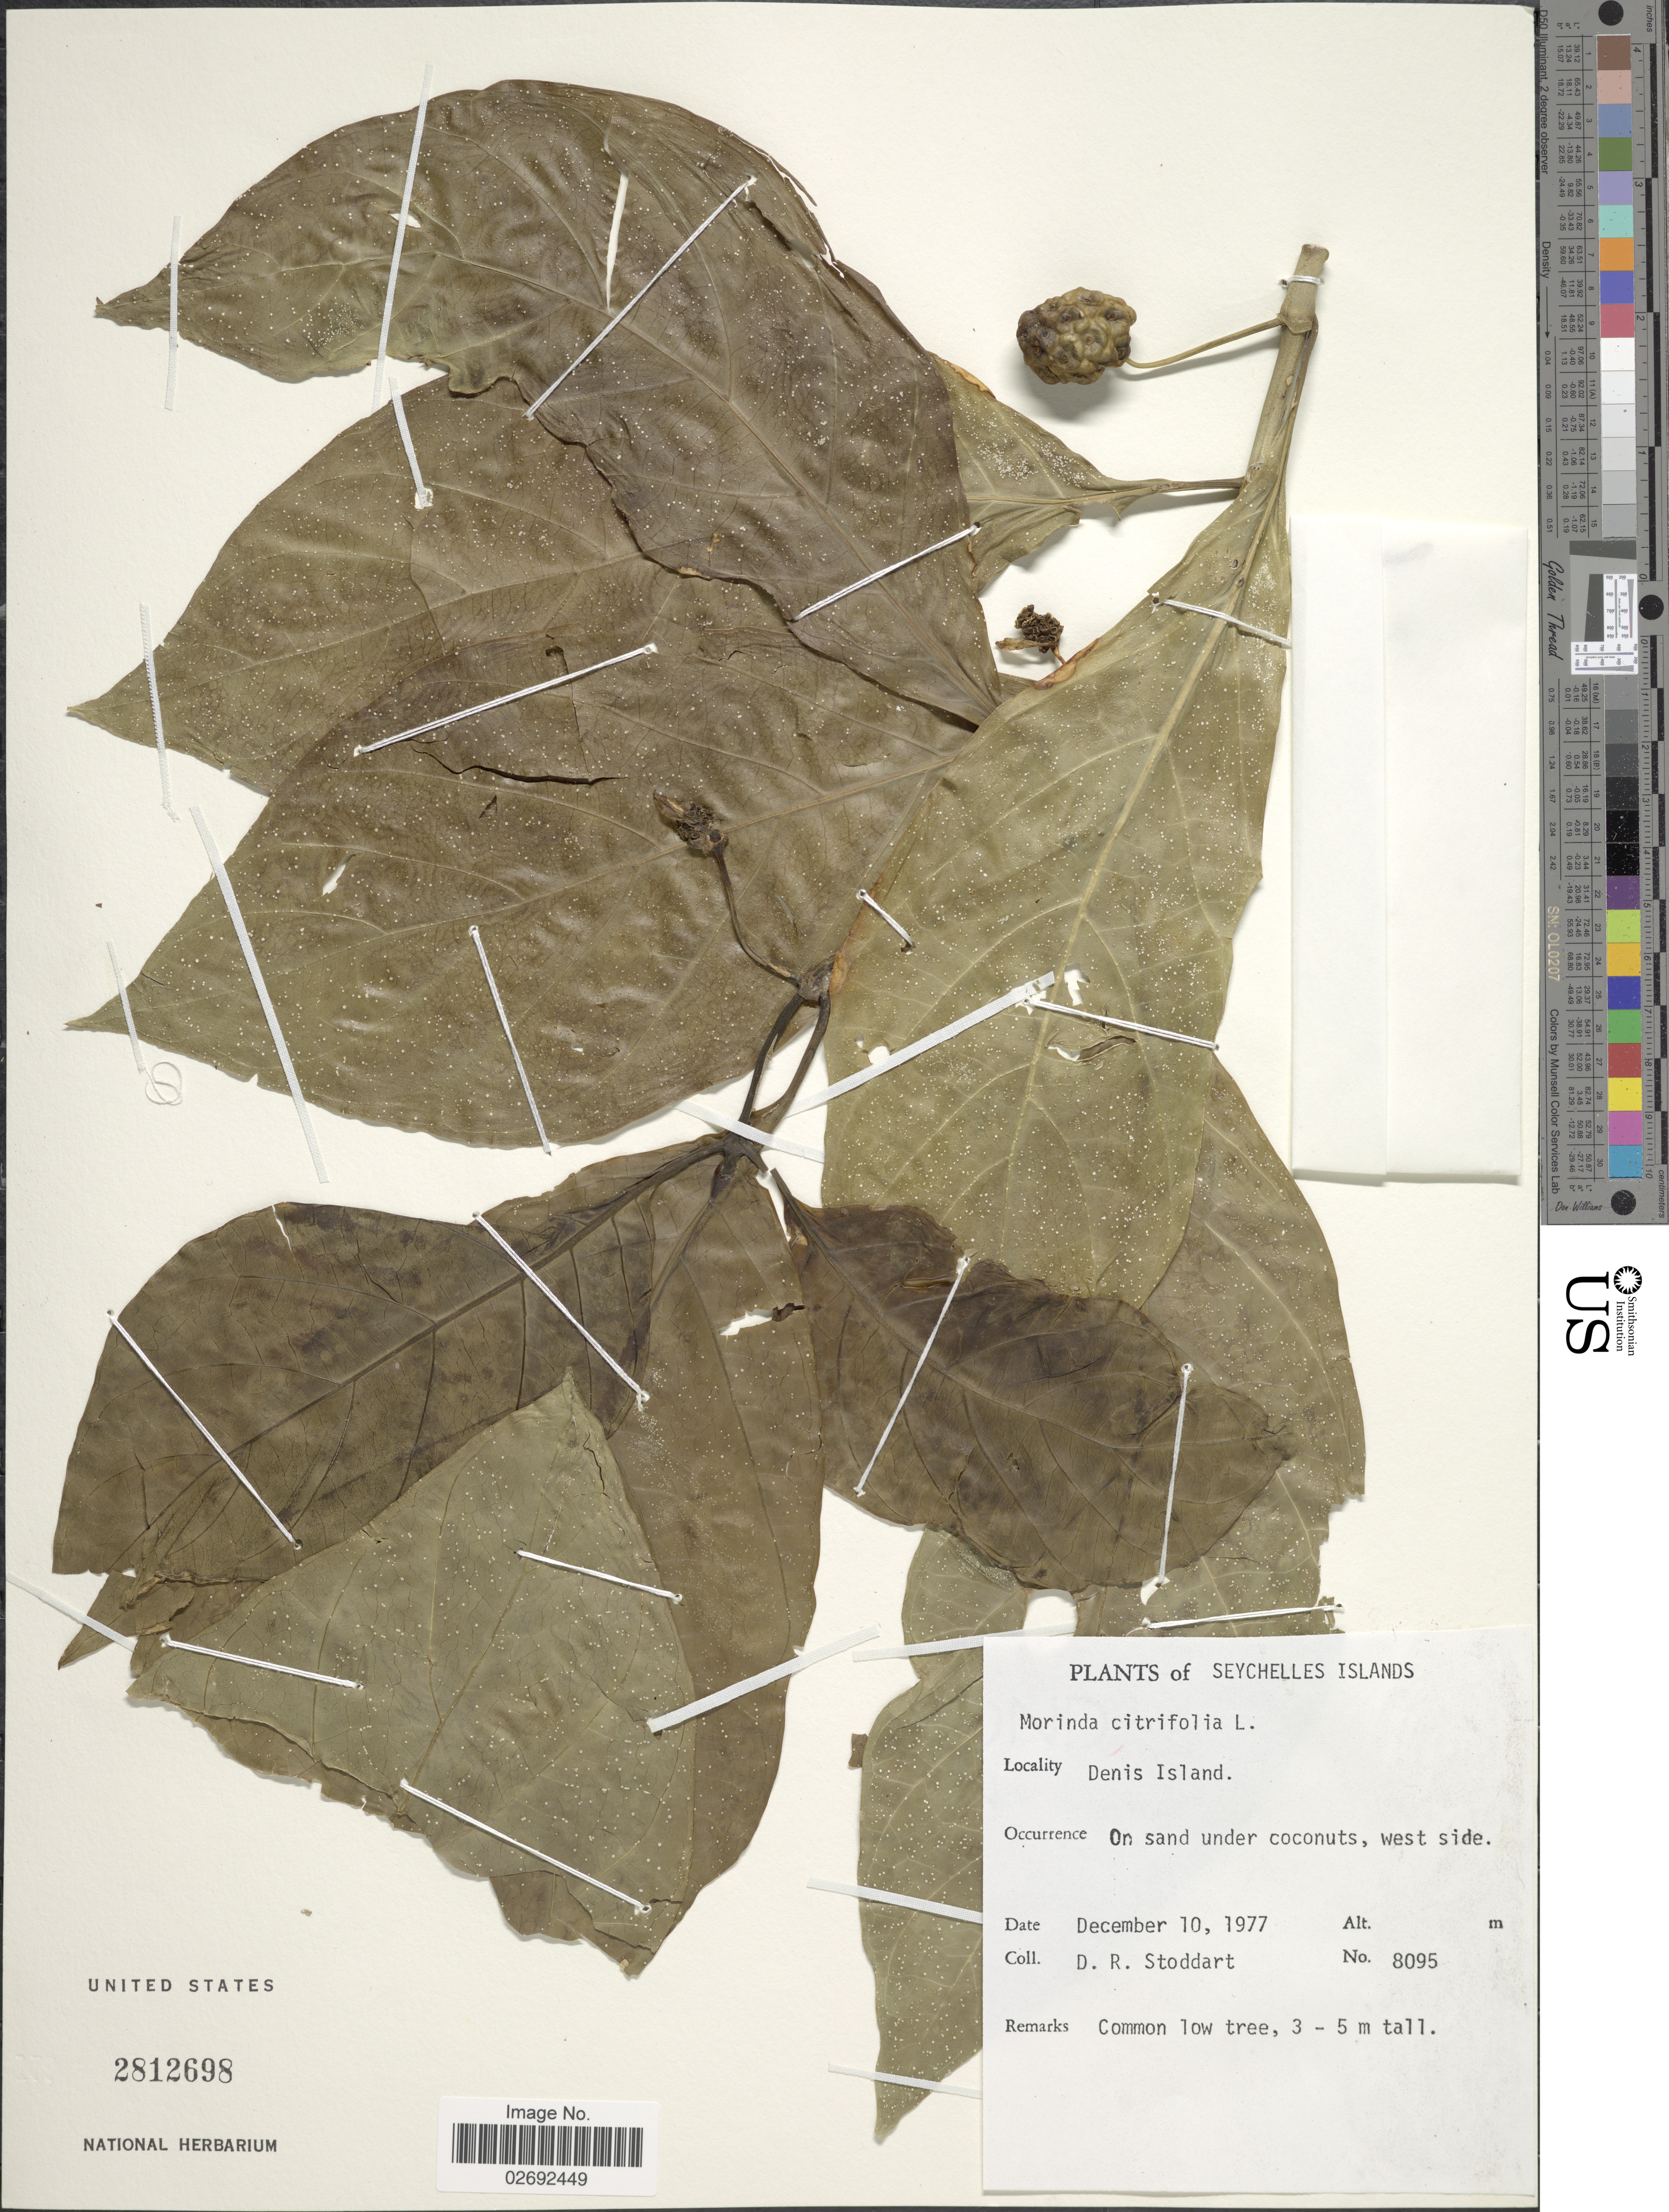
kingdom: Plantae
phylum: Tracheophyta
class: Magnoliopsida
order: Gentianales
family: Rubiaceae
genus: Morinda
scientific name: Morinda citrifolia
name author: L.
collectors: D. R. Stoddart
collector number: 8095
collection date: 1977-12-10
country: Seychelles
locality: Seychelles Islands. Denis Island.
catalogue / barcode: US 2812698